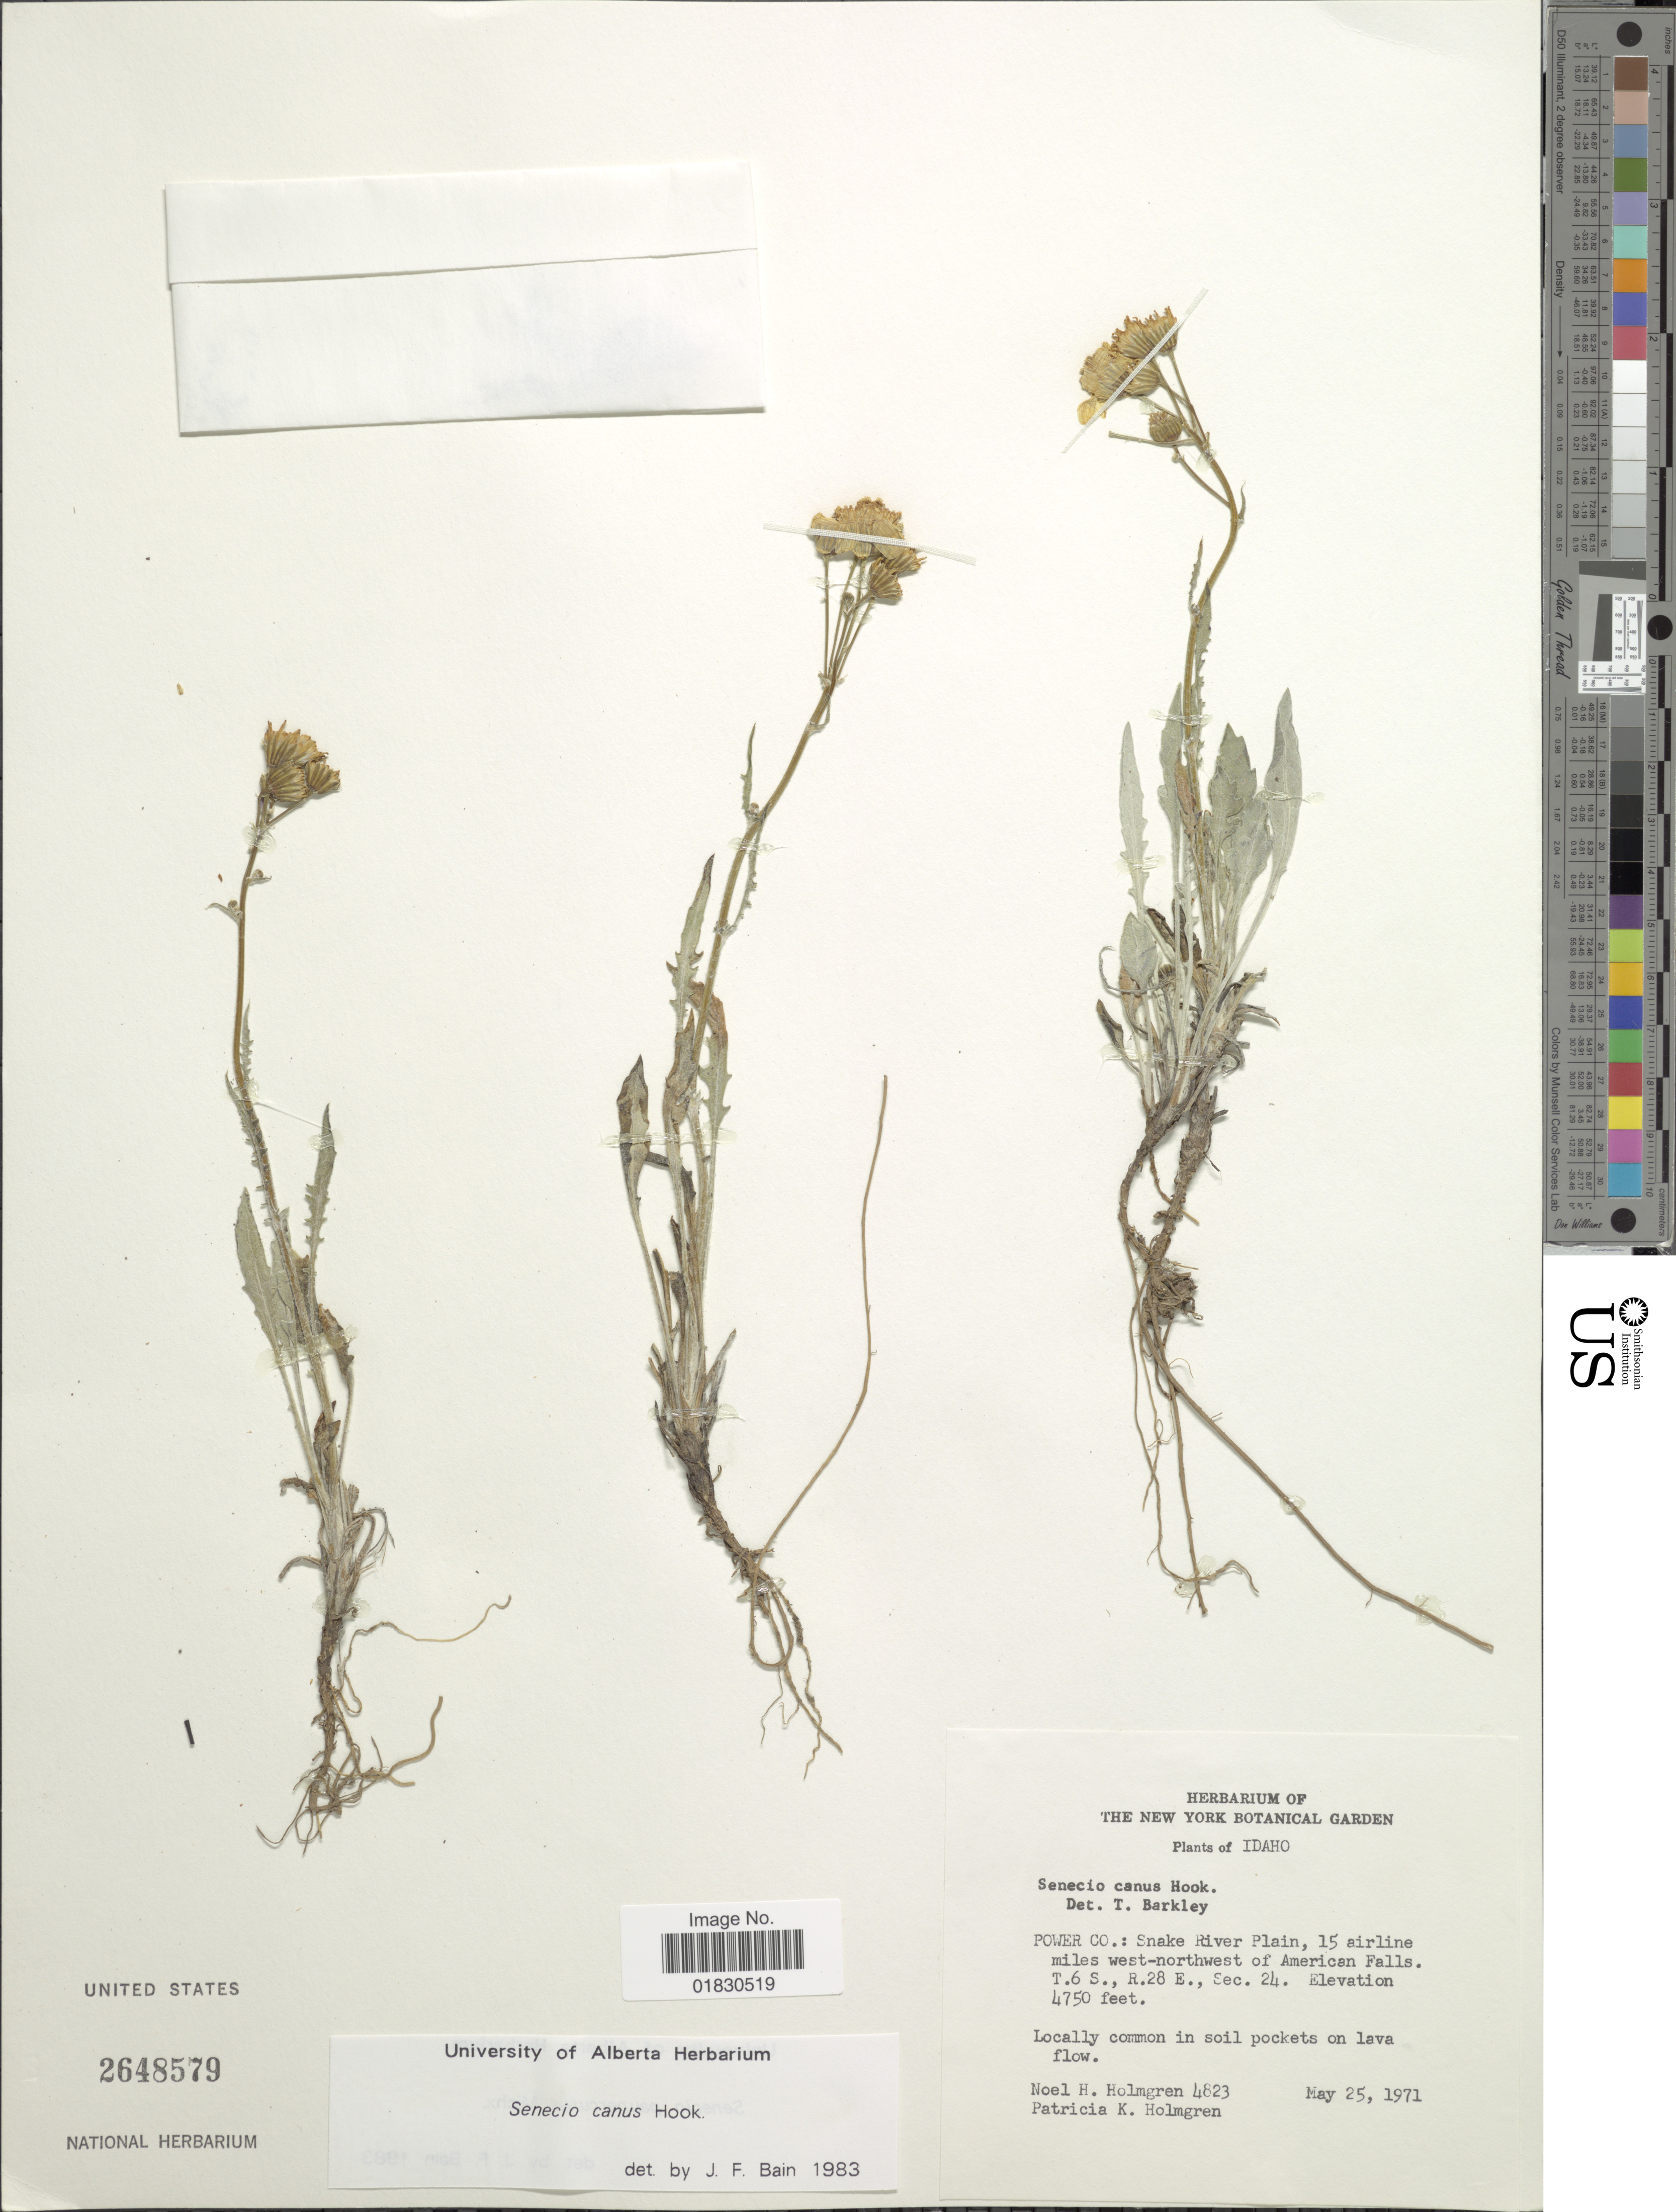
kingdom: Plantae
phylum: Tracheophyta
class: Magnoliopsida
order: Asterales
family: Asteraceae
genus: Packera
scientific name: Packera cana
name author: (Hook.) W.A. Weber & Á. Löve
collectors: N. H. Holmgren & P. K. Holmgren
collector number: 4823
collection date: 1971-05-25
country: United States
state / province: Idaho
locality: Power Co: Snake River Plain, 15 airline miles west-northwest of American Falls, T.6 S, R.28 E, Sec. 24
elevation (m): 1448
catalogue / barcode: US 2648579